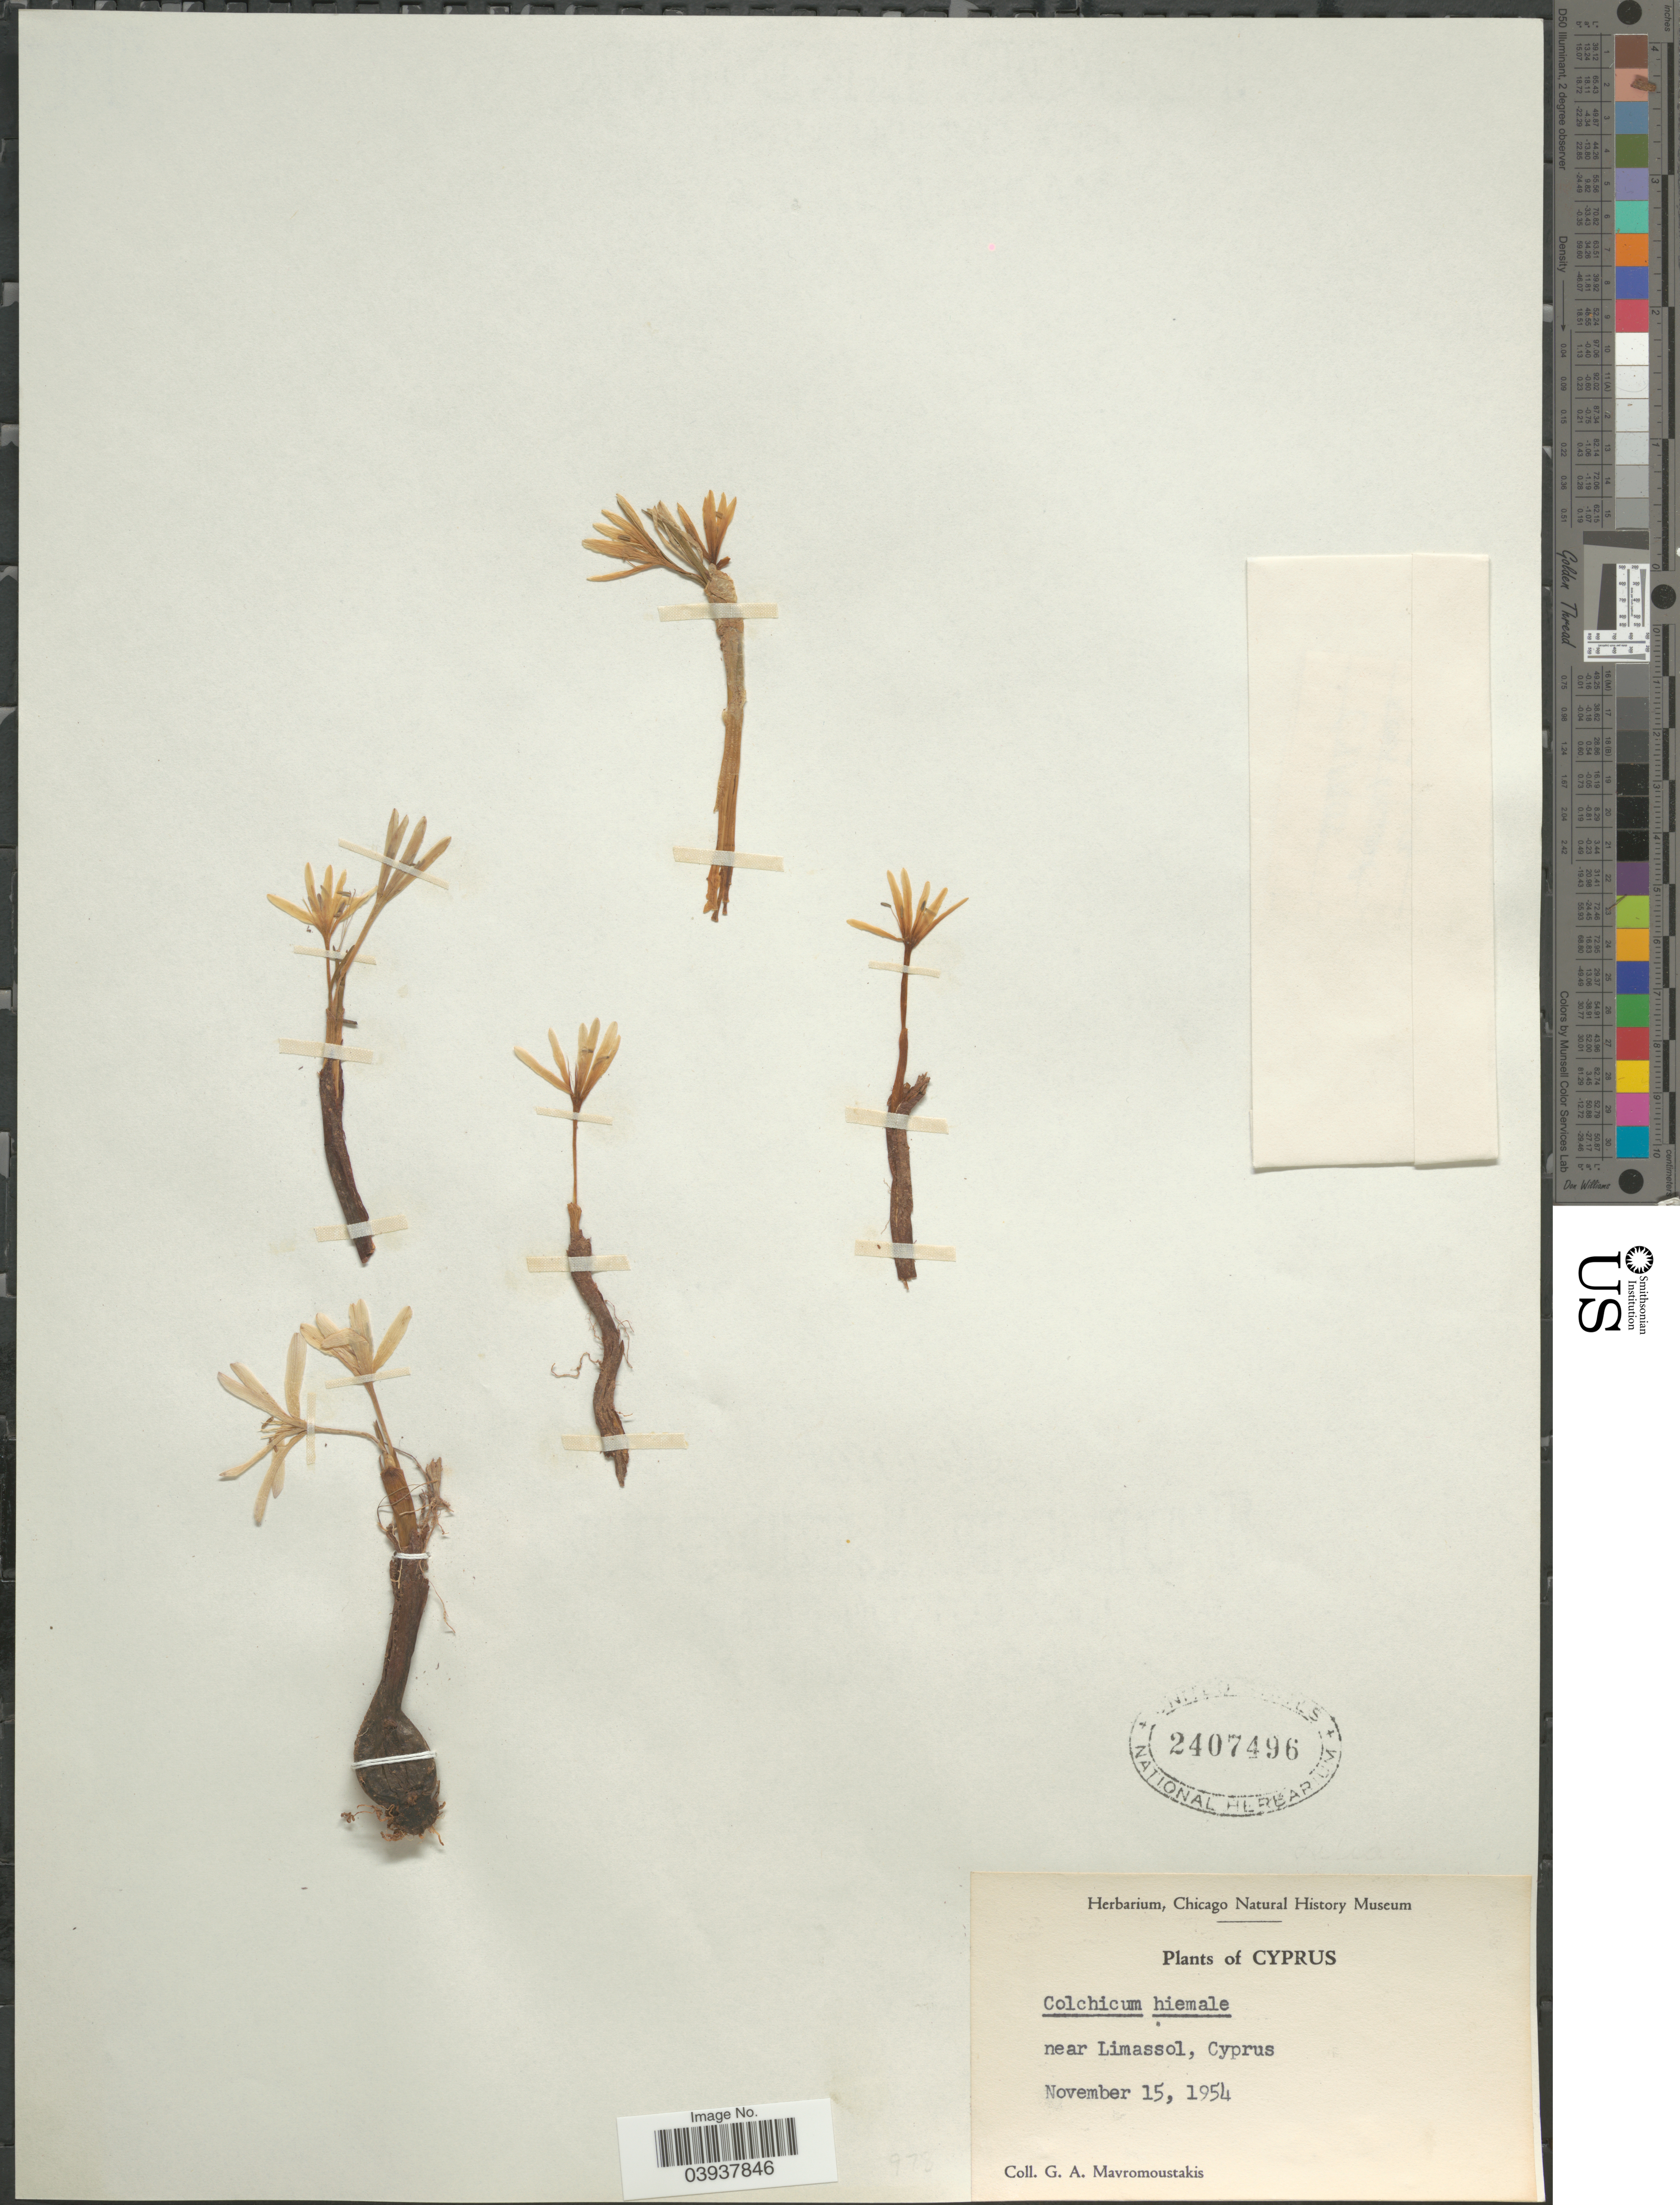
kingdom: Plantae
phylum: Tracheophyta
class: Liliopsida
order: Liliales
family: Colchicaceae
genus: Colchicum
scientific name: Colchicum hiemale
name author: Freyn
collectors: G. Mavromoustakis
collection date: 1954-11-15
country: Cyprus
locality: Near Limassol.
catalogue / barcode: US 2407496